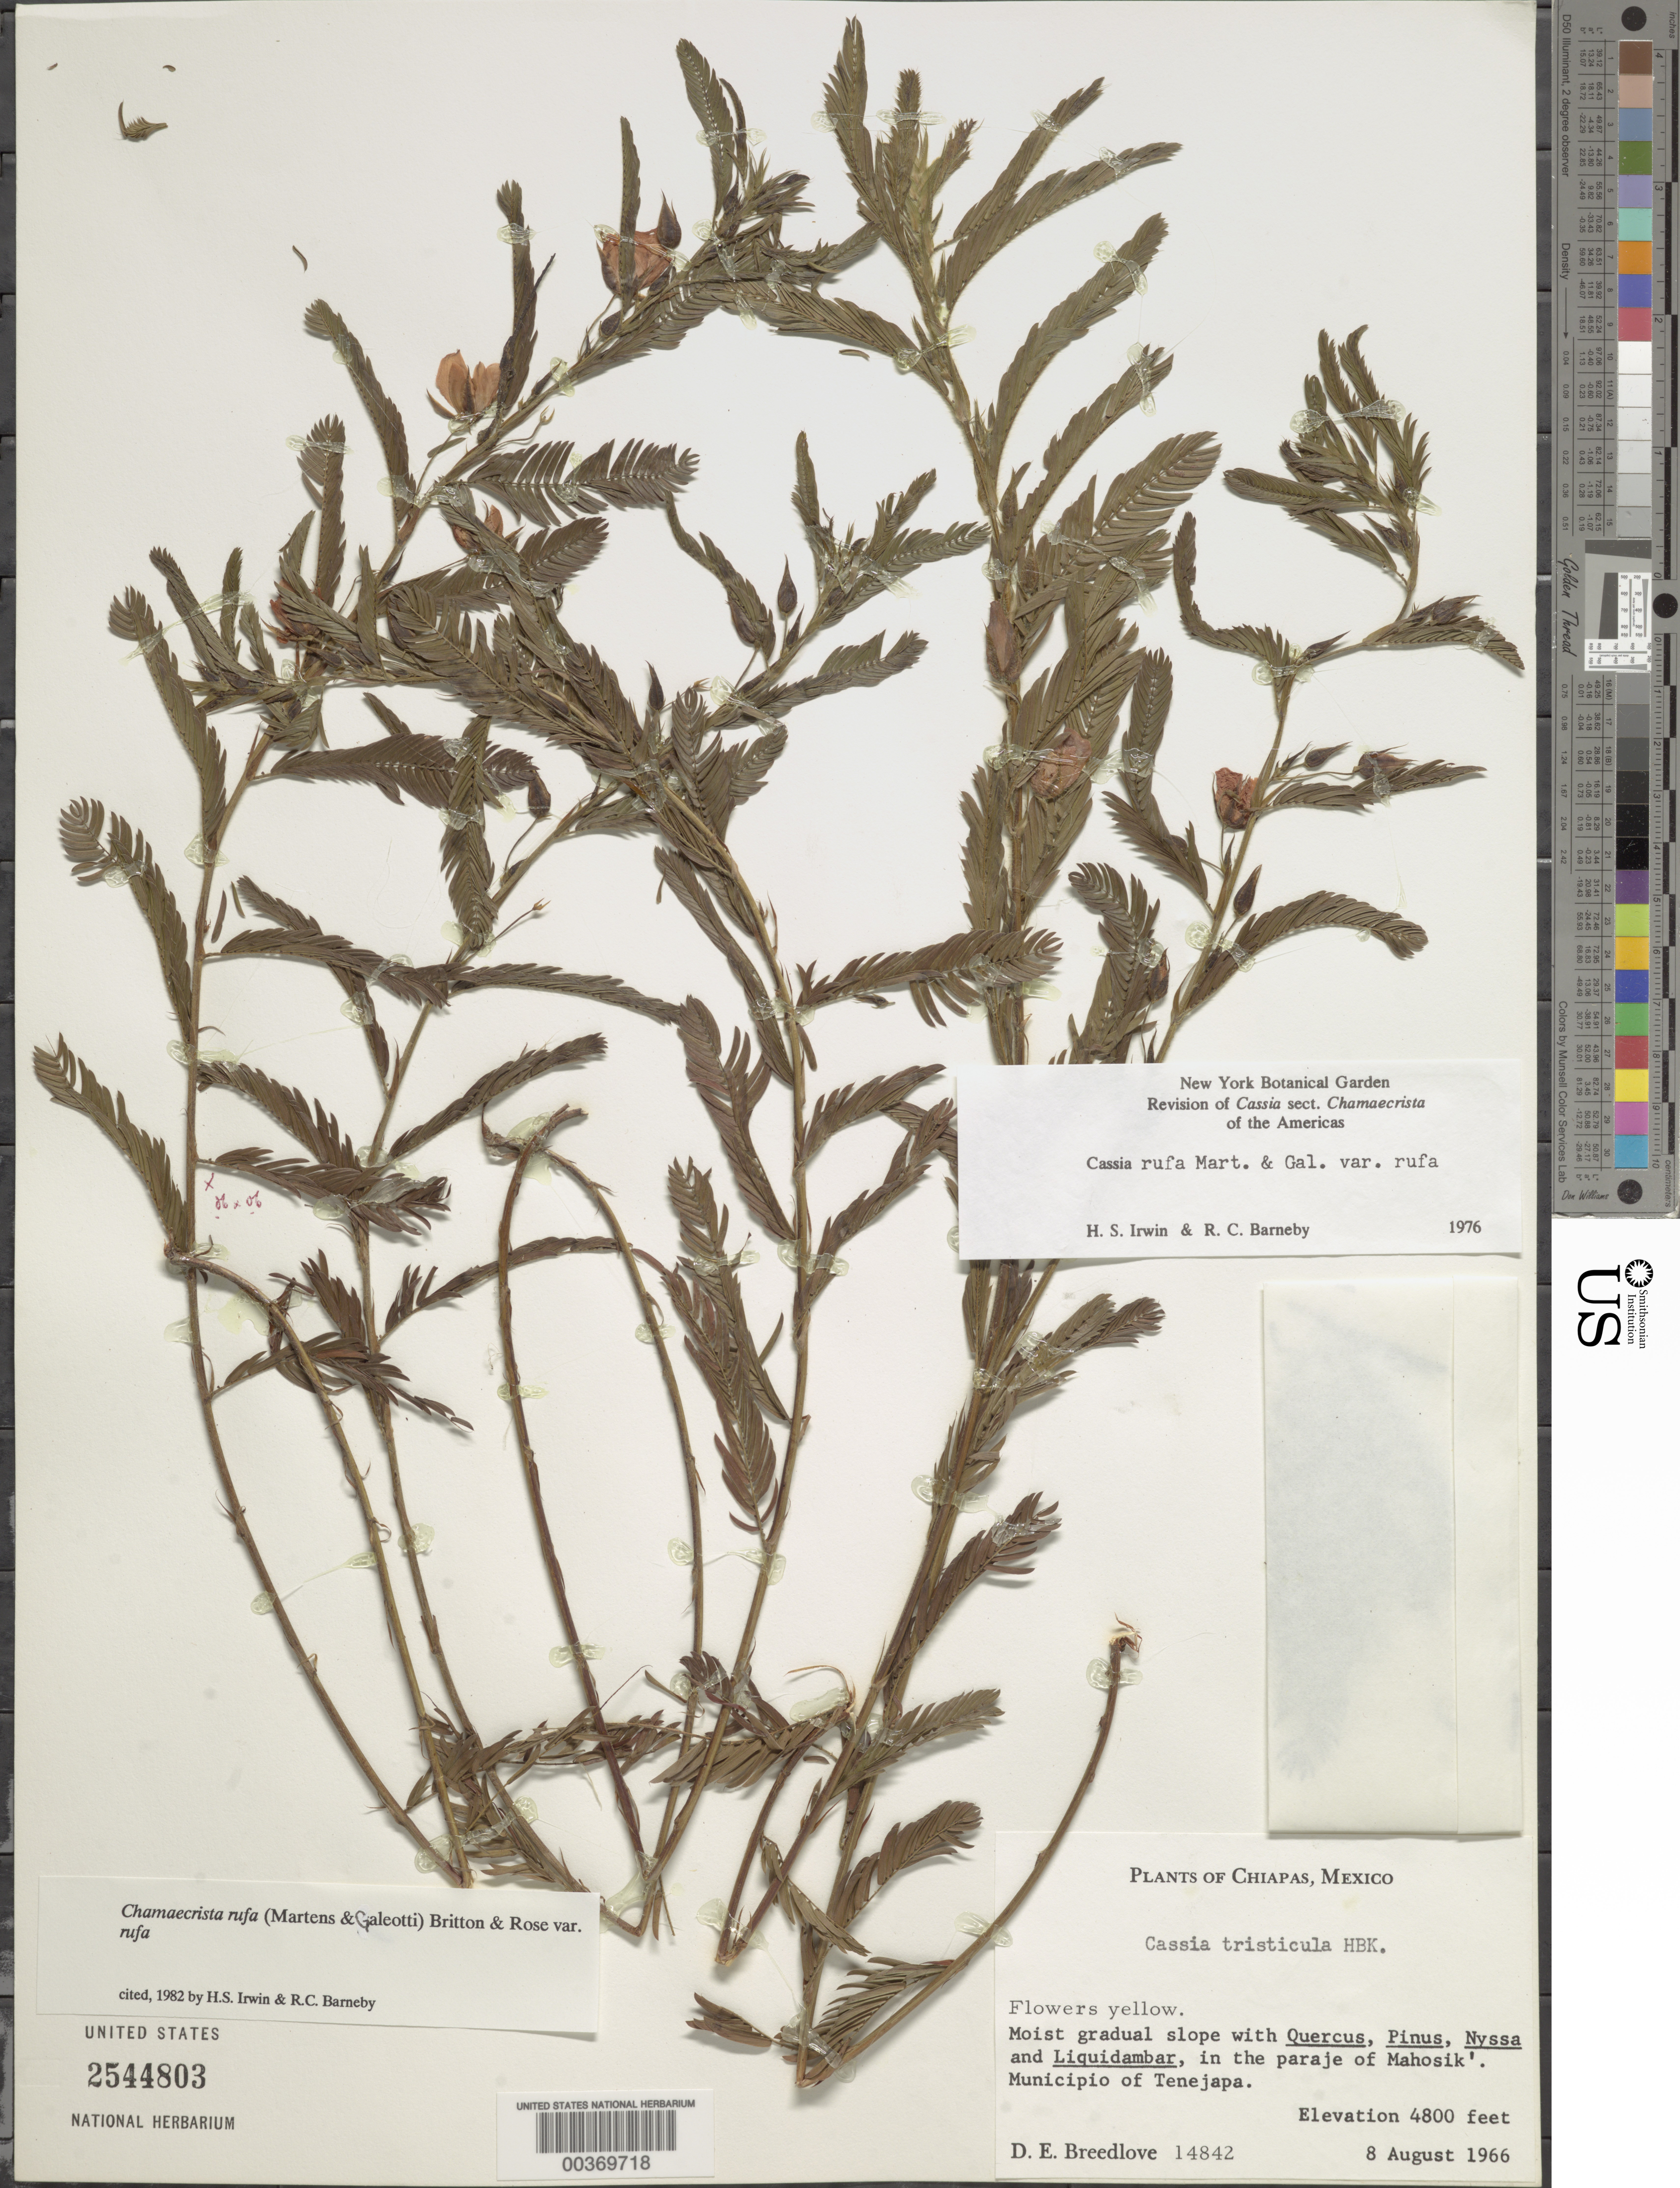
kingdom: Plantae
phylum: Tracheophyta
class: Magnoliopsida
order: Fabales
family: Fabaceae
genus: Chamaecrista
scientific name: Chamaecrista rufa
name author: Britton & Rose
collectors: D. E. Breedlove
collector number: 14842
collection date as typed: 08 Aug 1966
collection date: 1966-08-08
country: Mexico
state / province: Chiapas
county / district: Tenejapa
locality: In the paraje of Mahosik'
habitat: Moist gradual slope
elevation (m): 1463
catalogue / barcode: US 2544803